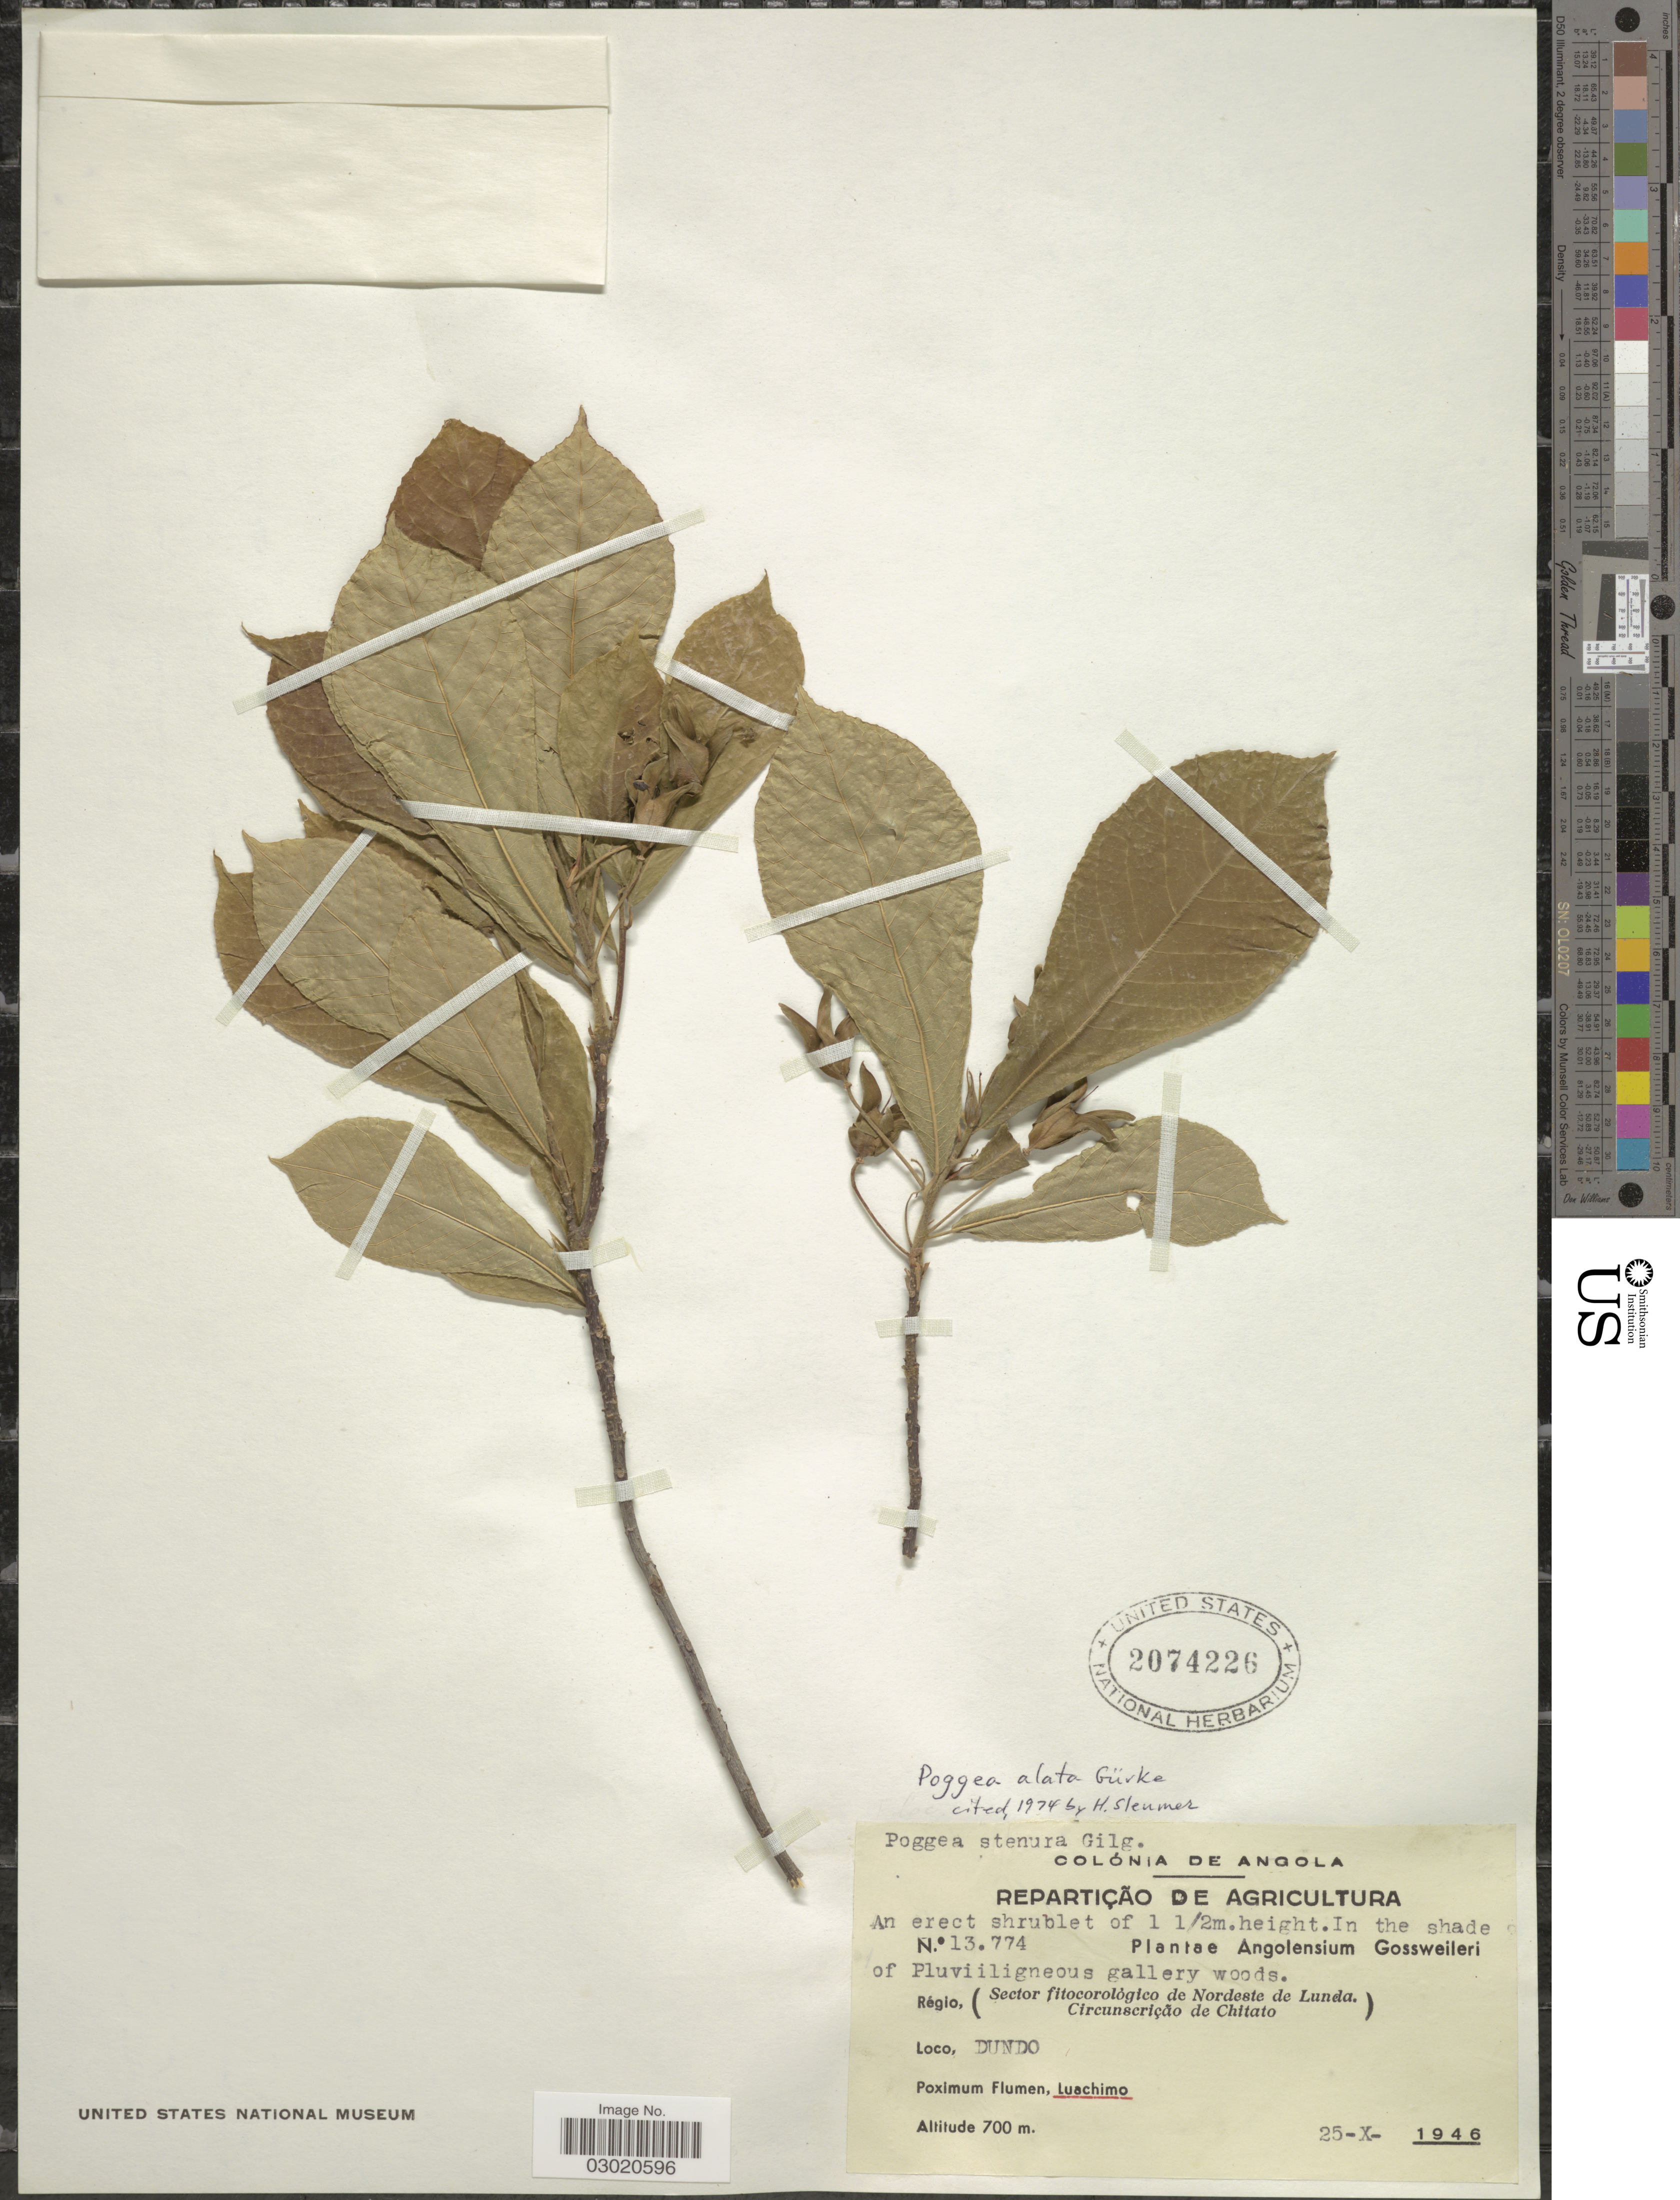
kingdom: Plantae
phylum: Tracheophyta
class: Magnoliopsida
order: Malpighiales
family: Achariaceae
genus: Poggea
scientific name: Poggea alata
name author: Gürke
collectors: -. Gossweiler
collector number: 13774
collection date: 1946-10-25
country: Angola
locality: Régio (Sector fitocorológico de Nordeste de Lunda. Circunscrição de Chitato), Dundo.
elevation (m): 700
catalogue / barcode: US 2074226